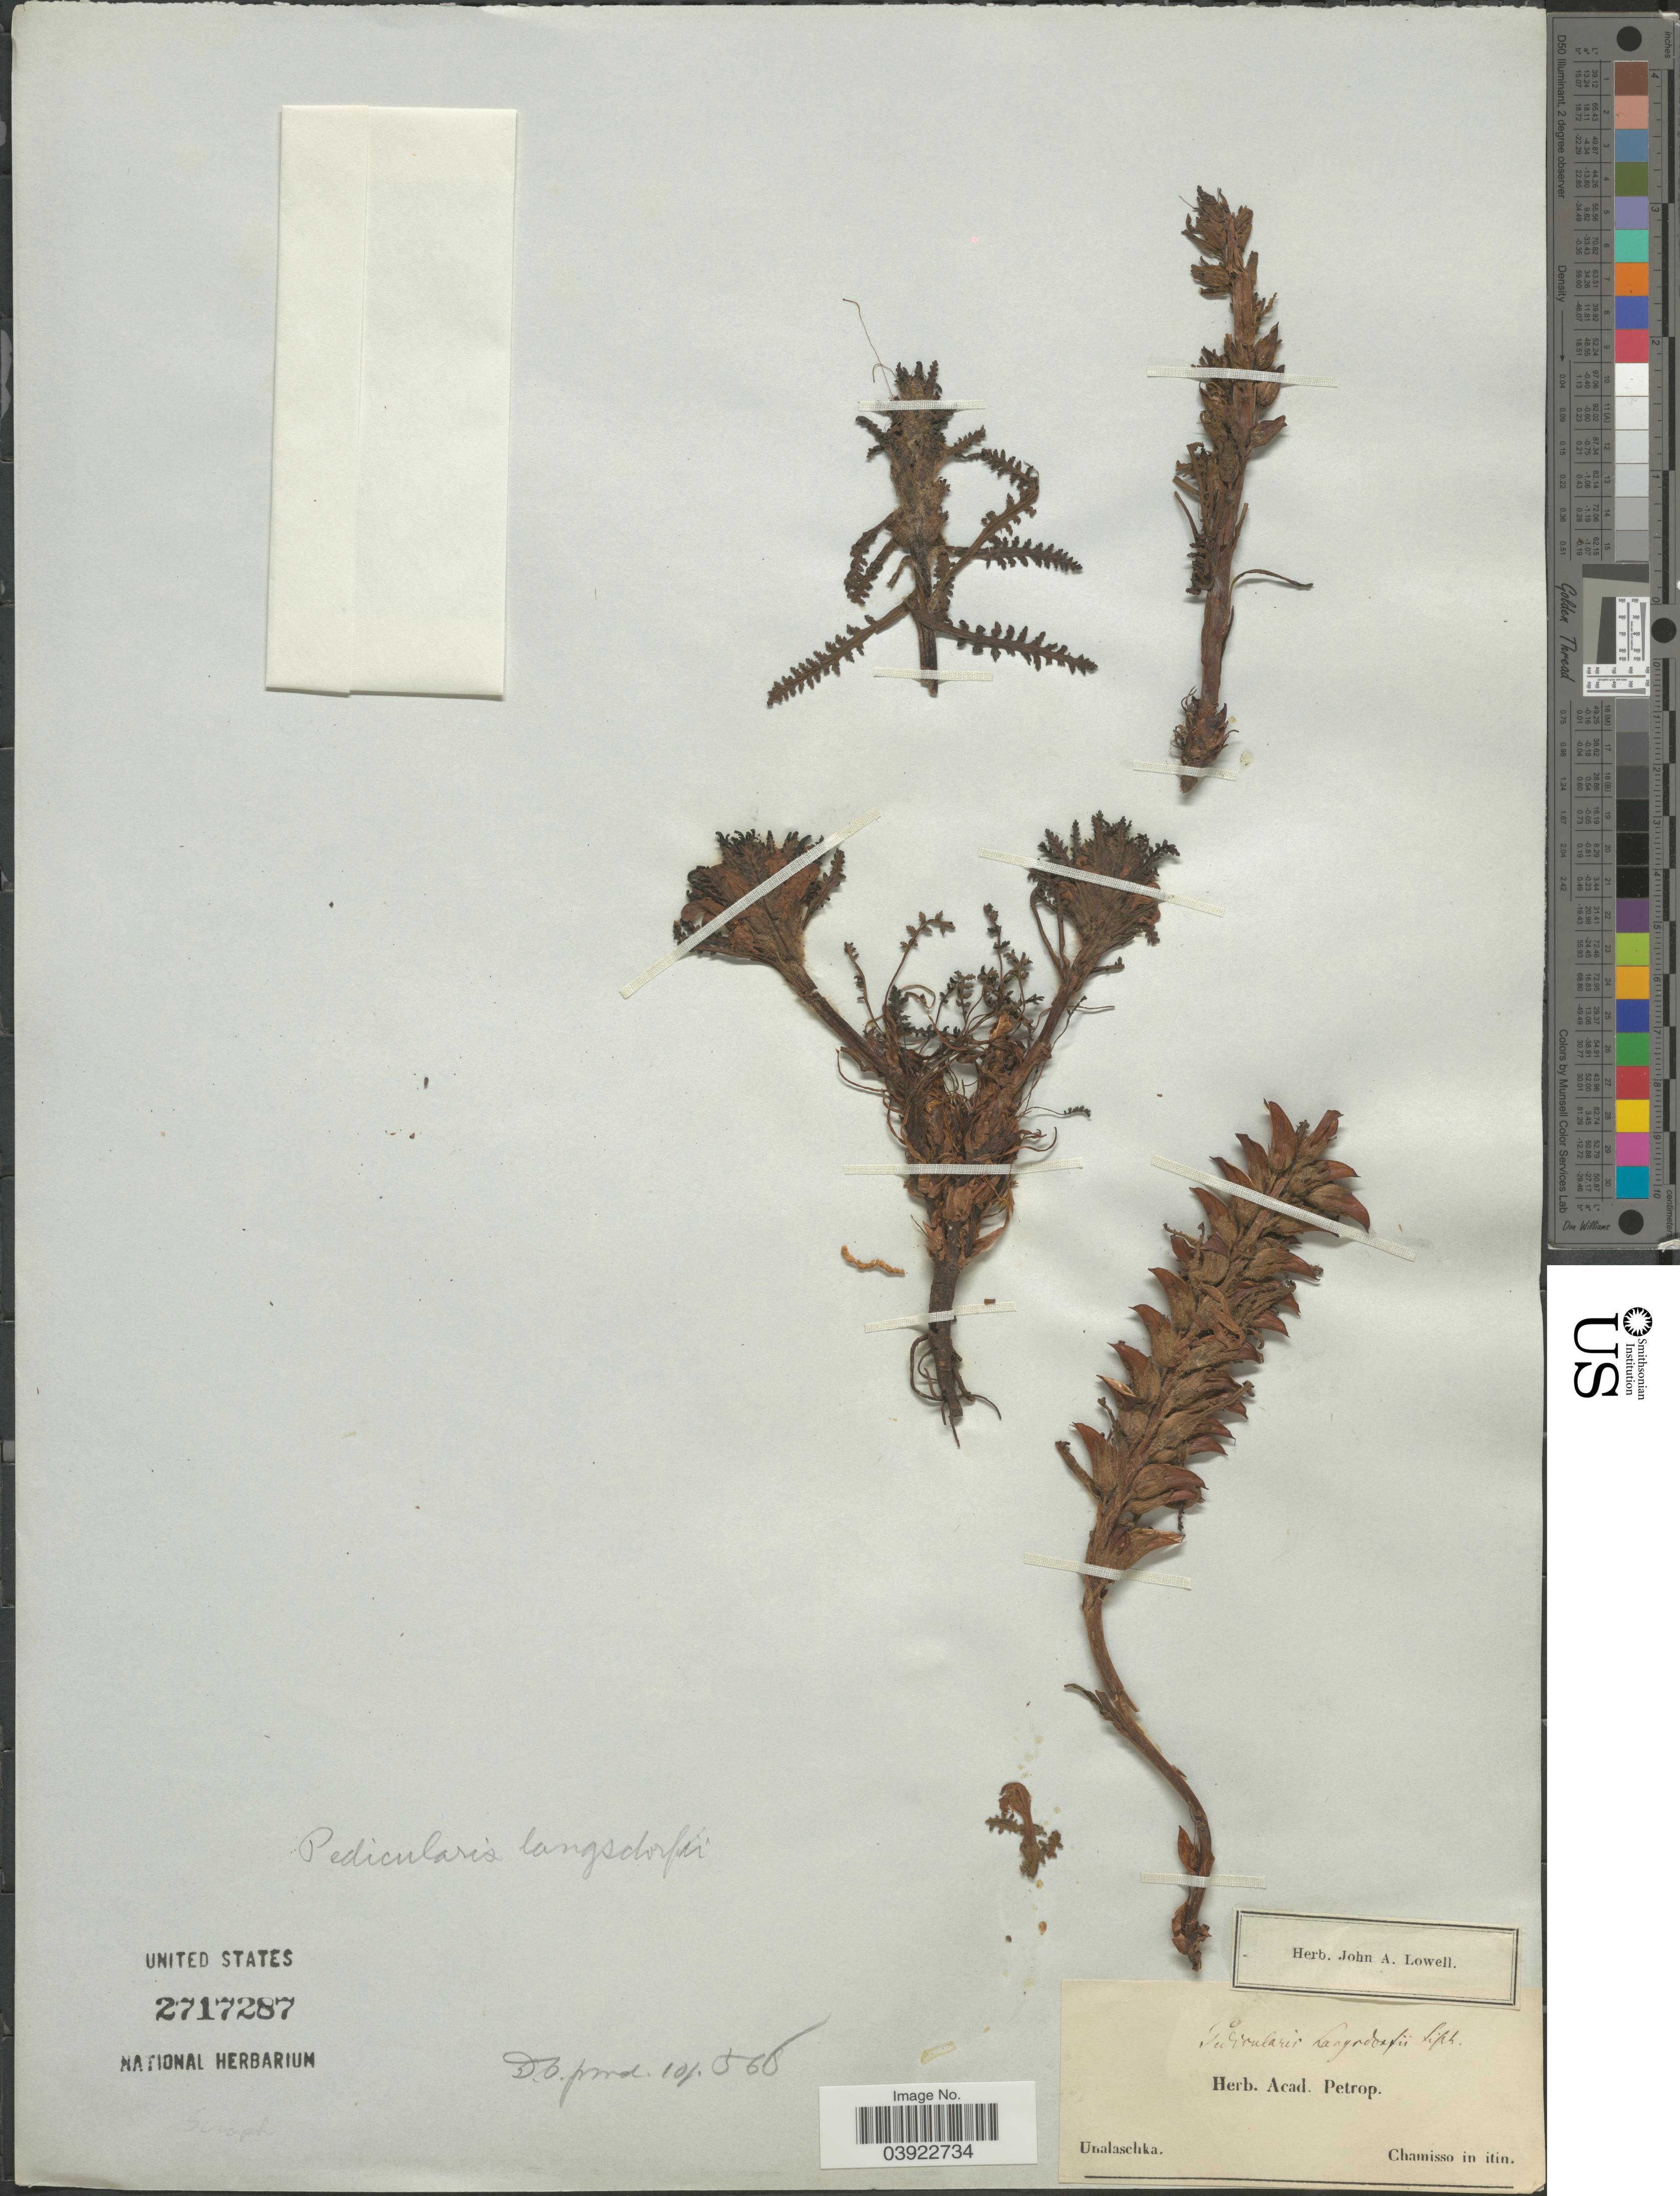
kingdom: Plantae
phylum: Tracheophyta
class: Magnoliopsida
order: Lamiales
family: Orobanchaceae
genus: Pedicularis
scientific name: Pedicularis langsdorffii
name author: Fisch. ex Steven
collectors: ex herb. Acad. Petrop.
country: United States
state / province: Alaska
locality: Unalaschka. Chamisco in itin.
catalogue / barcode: US 2717287